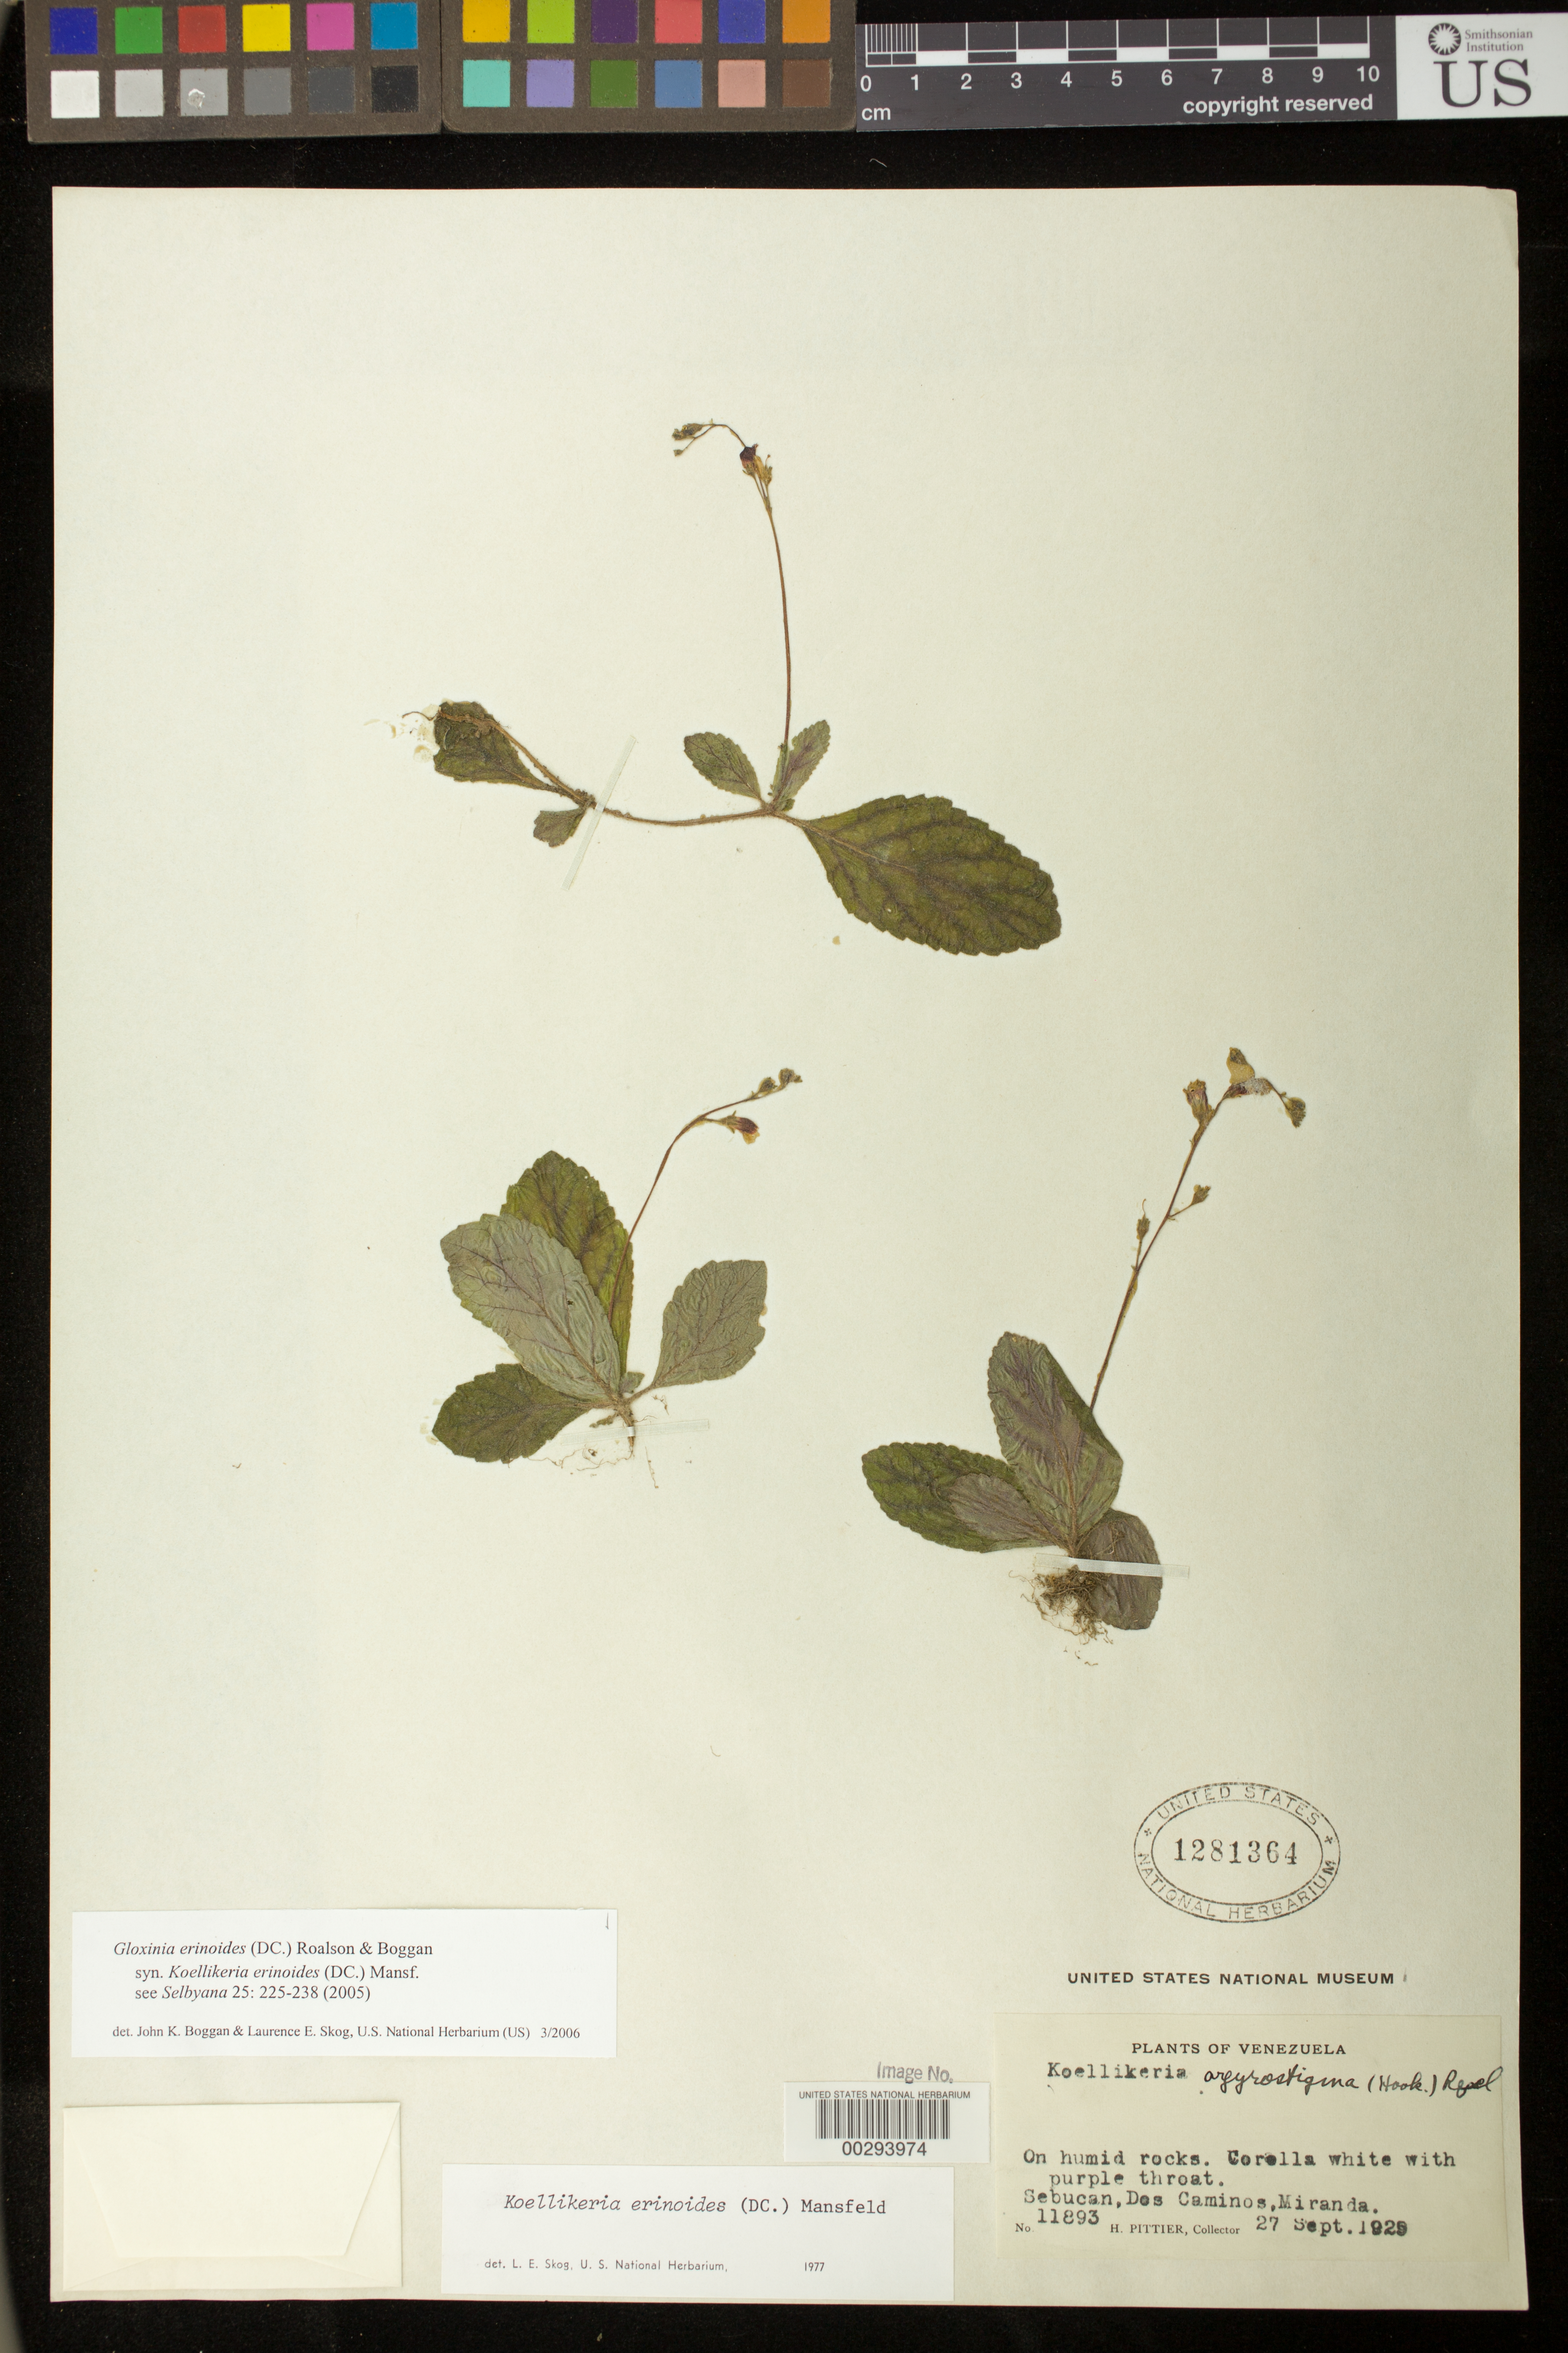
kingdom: Plantae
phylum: Tracheophyta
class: Magnoliopsida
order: Lamiales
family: Gesneriaceae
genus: Gloxinia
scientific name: Gloxinia erinoides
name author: (DC.) Roalson & Boggan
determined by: Boggan, J. K.; Skog, L. E.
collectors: H. F. Pittier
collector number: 11893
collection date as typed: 27 Sep 1929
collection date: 1929-09-27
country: Venezuela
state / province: Miranda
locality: Sebucan, Dos Caminos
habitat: On humid rocks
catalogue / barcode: US 1281364